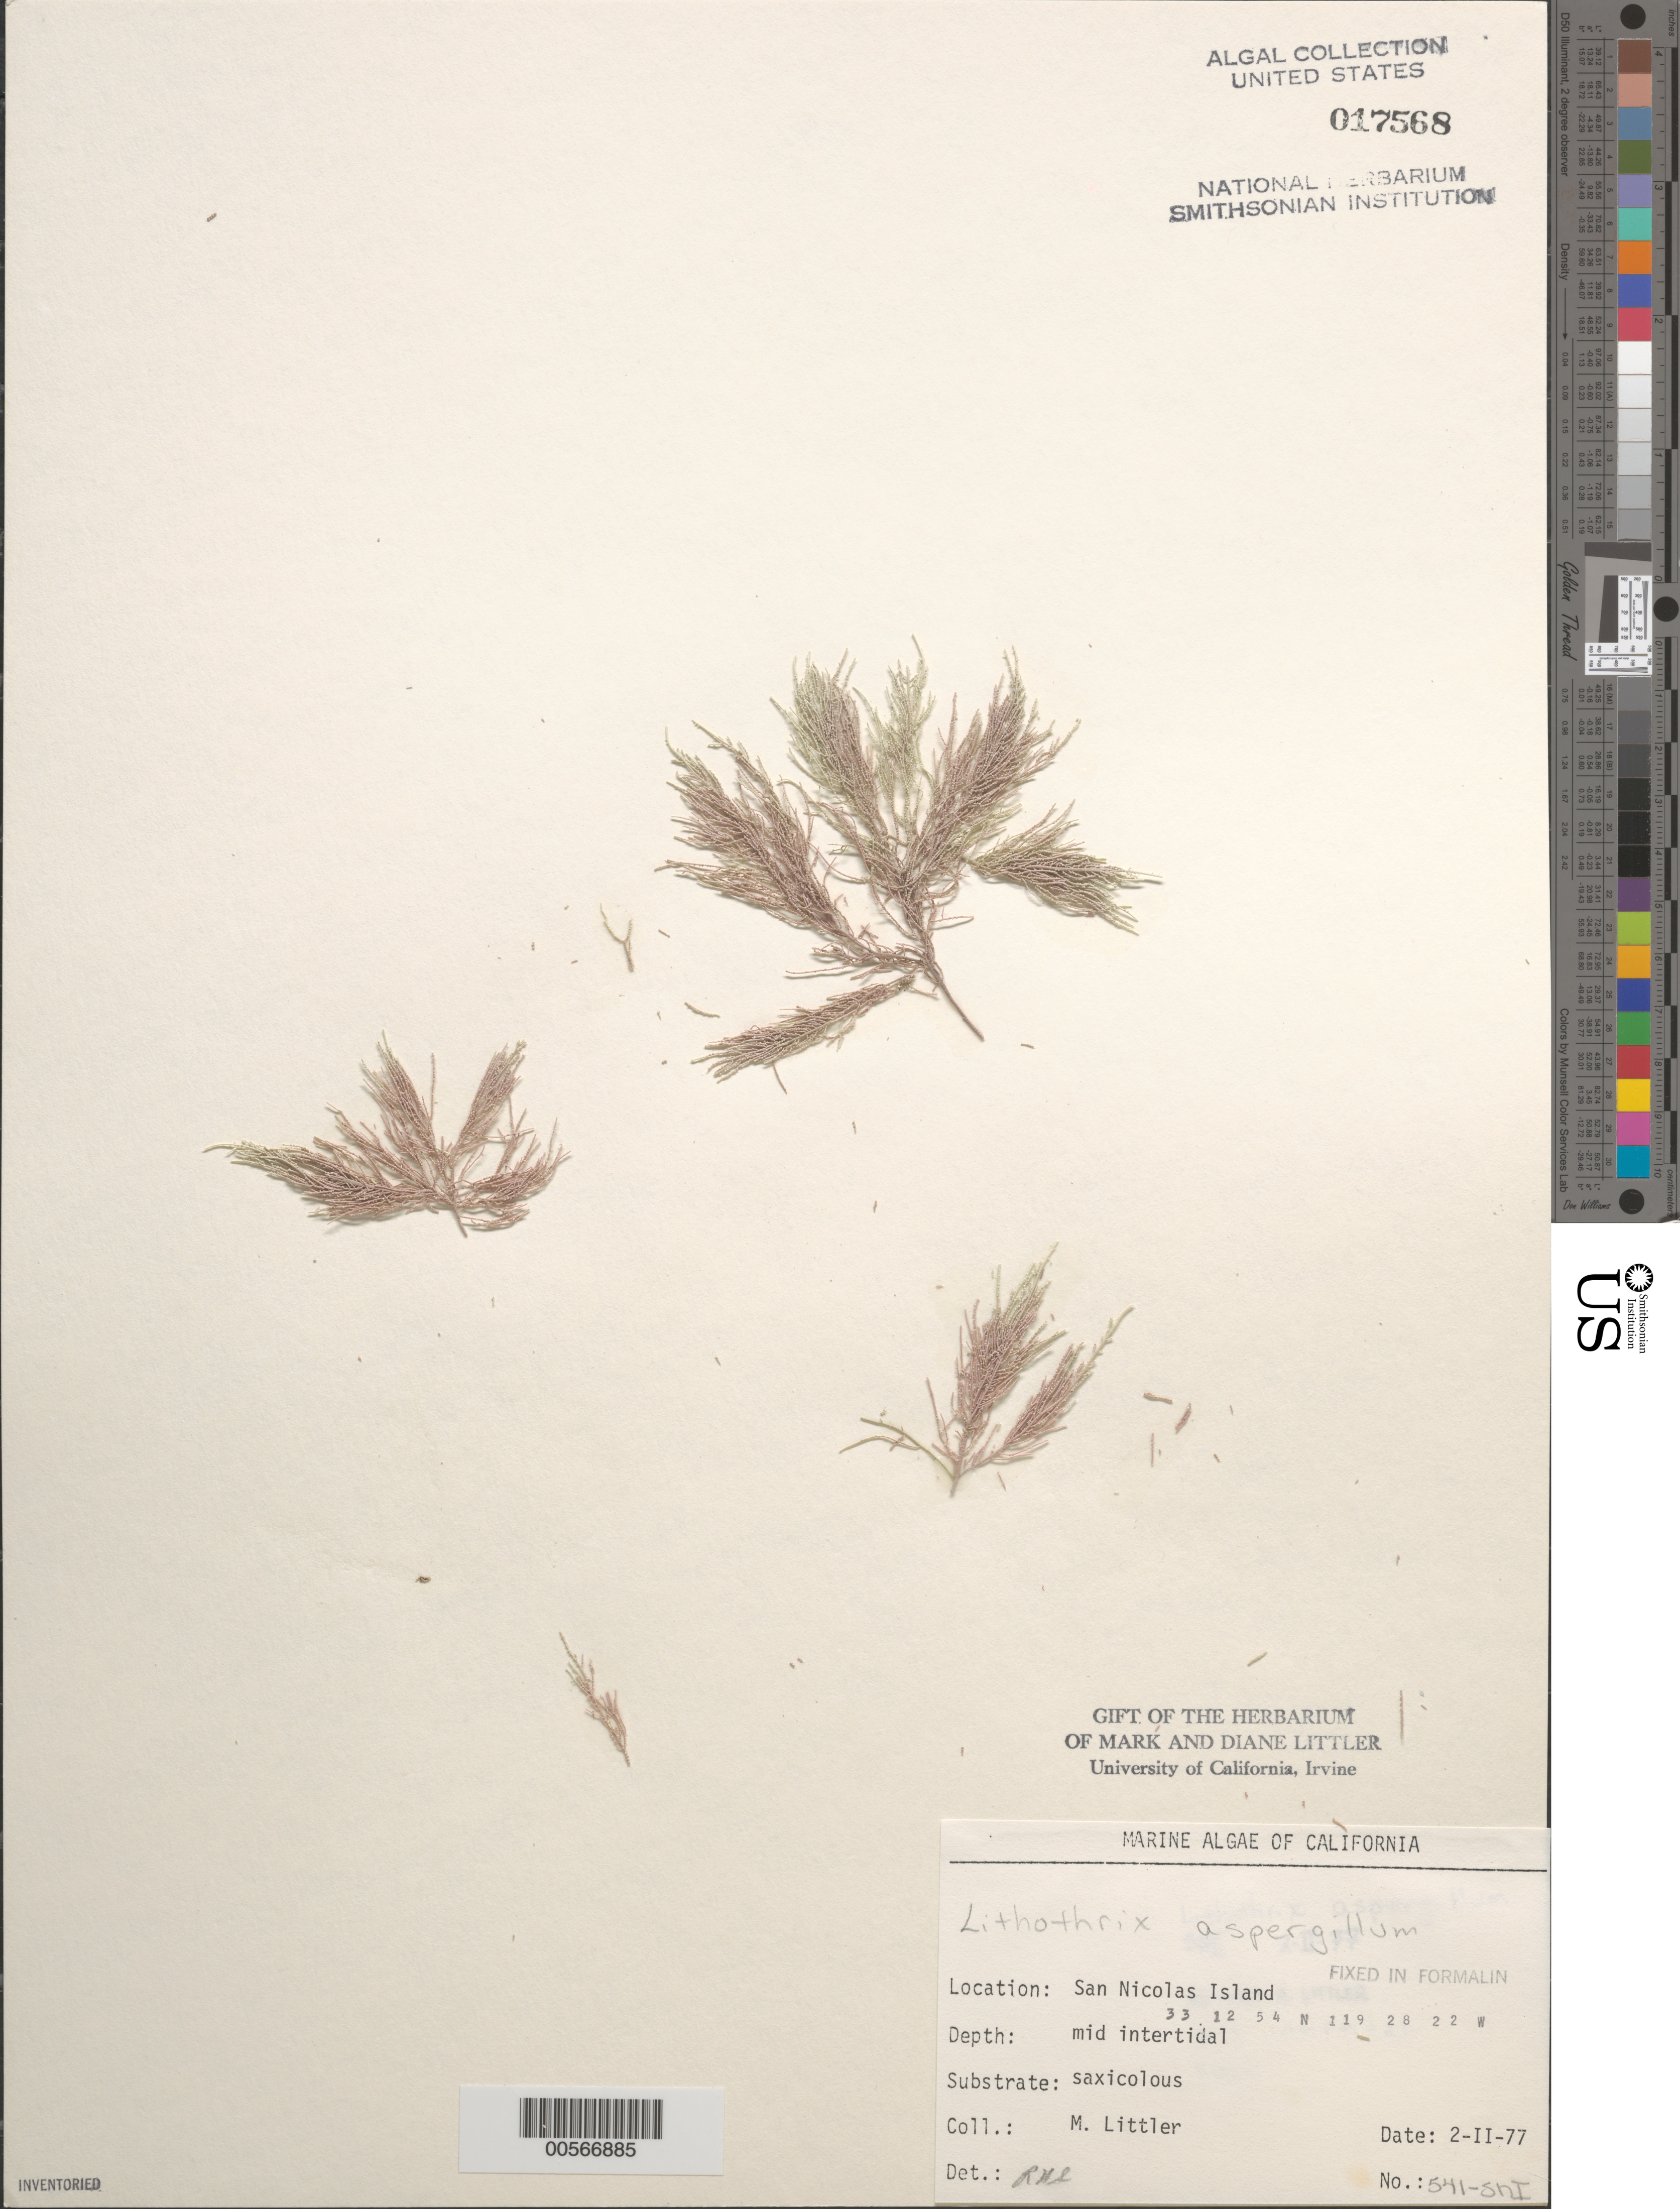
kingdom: Plantae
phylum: Rhodophyta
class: Florideophyceae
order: Corallinales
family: Lithophyllaceae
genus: Lithothrix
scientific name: Lithothrix aspergillum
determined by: Sims, Robert H.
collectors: M. M. Littler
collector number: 541-sni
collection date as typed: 02 Feb 1977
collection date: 1977-02-02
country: United States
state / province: California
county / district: Ventura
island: San Nicolas Island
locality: Dutch Harbor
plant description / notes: BLM-SOCALBIGHT Rocky Intertidal Survey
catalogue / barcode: US 17568